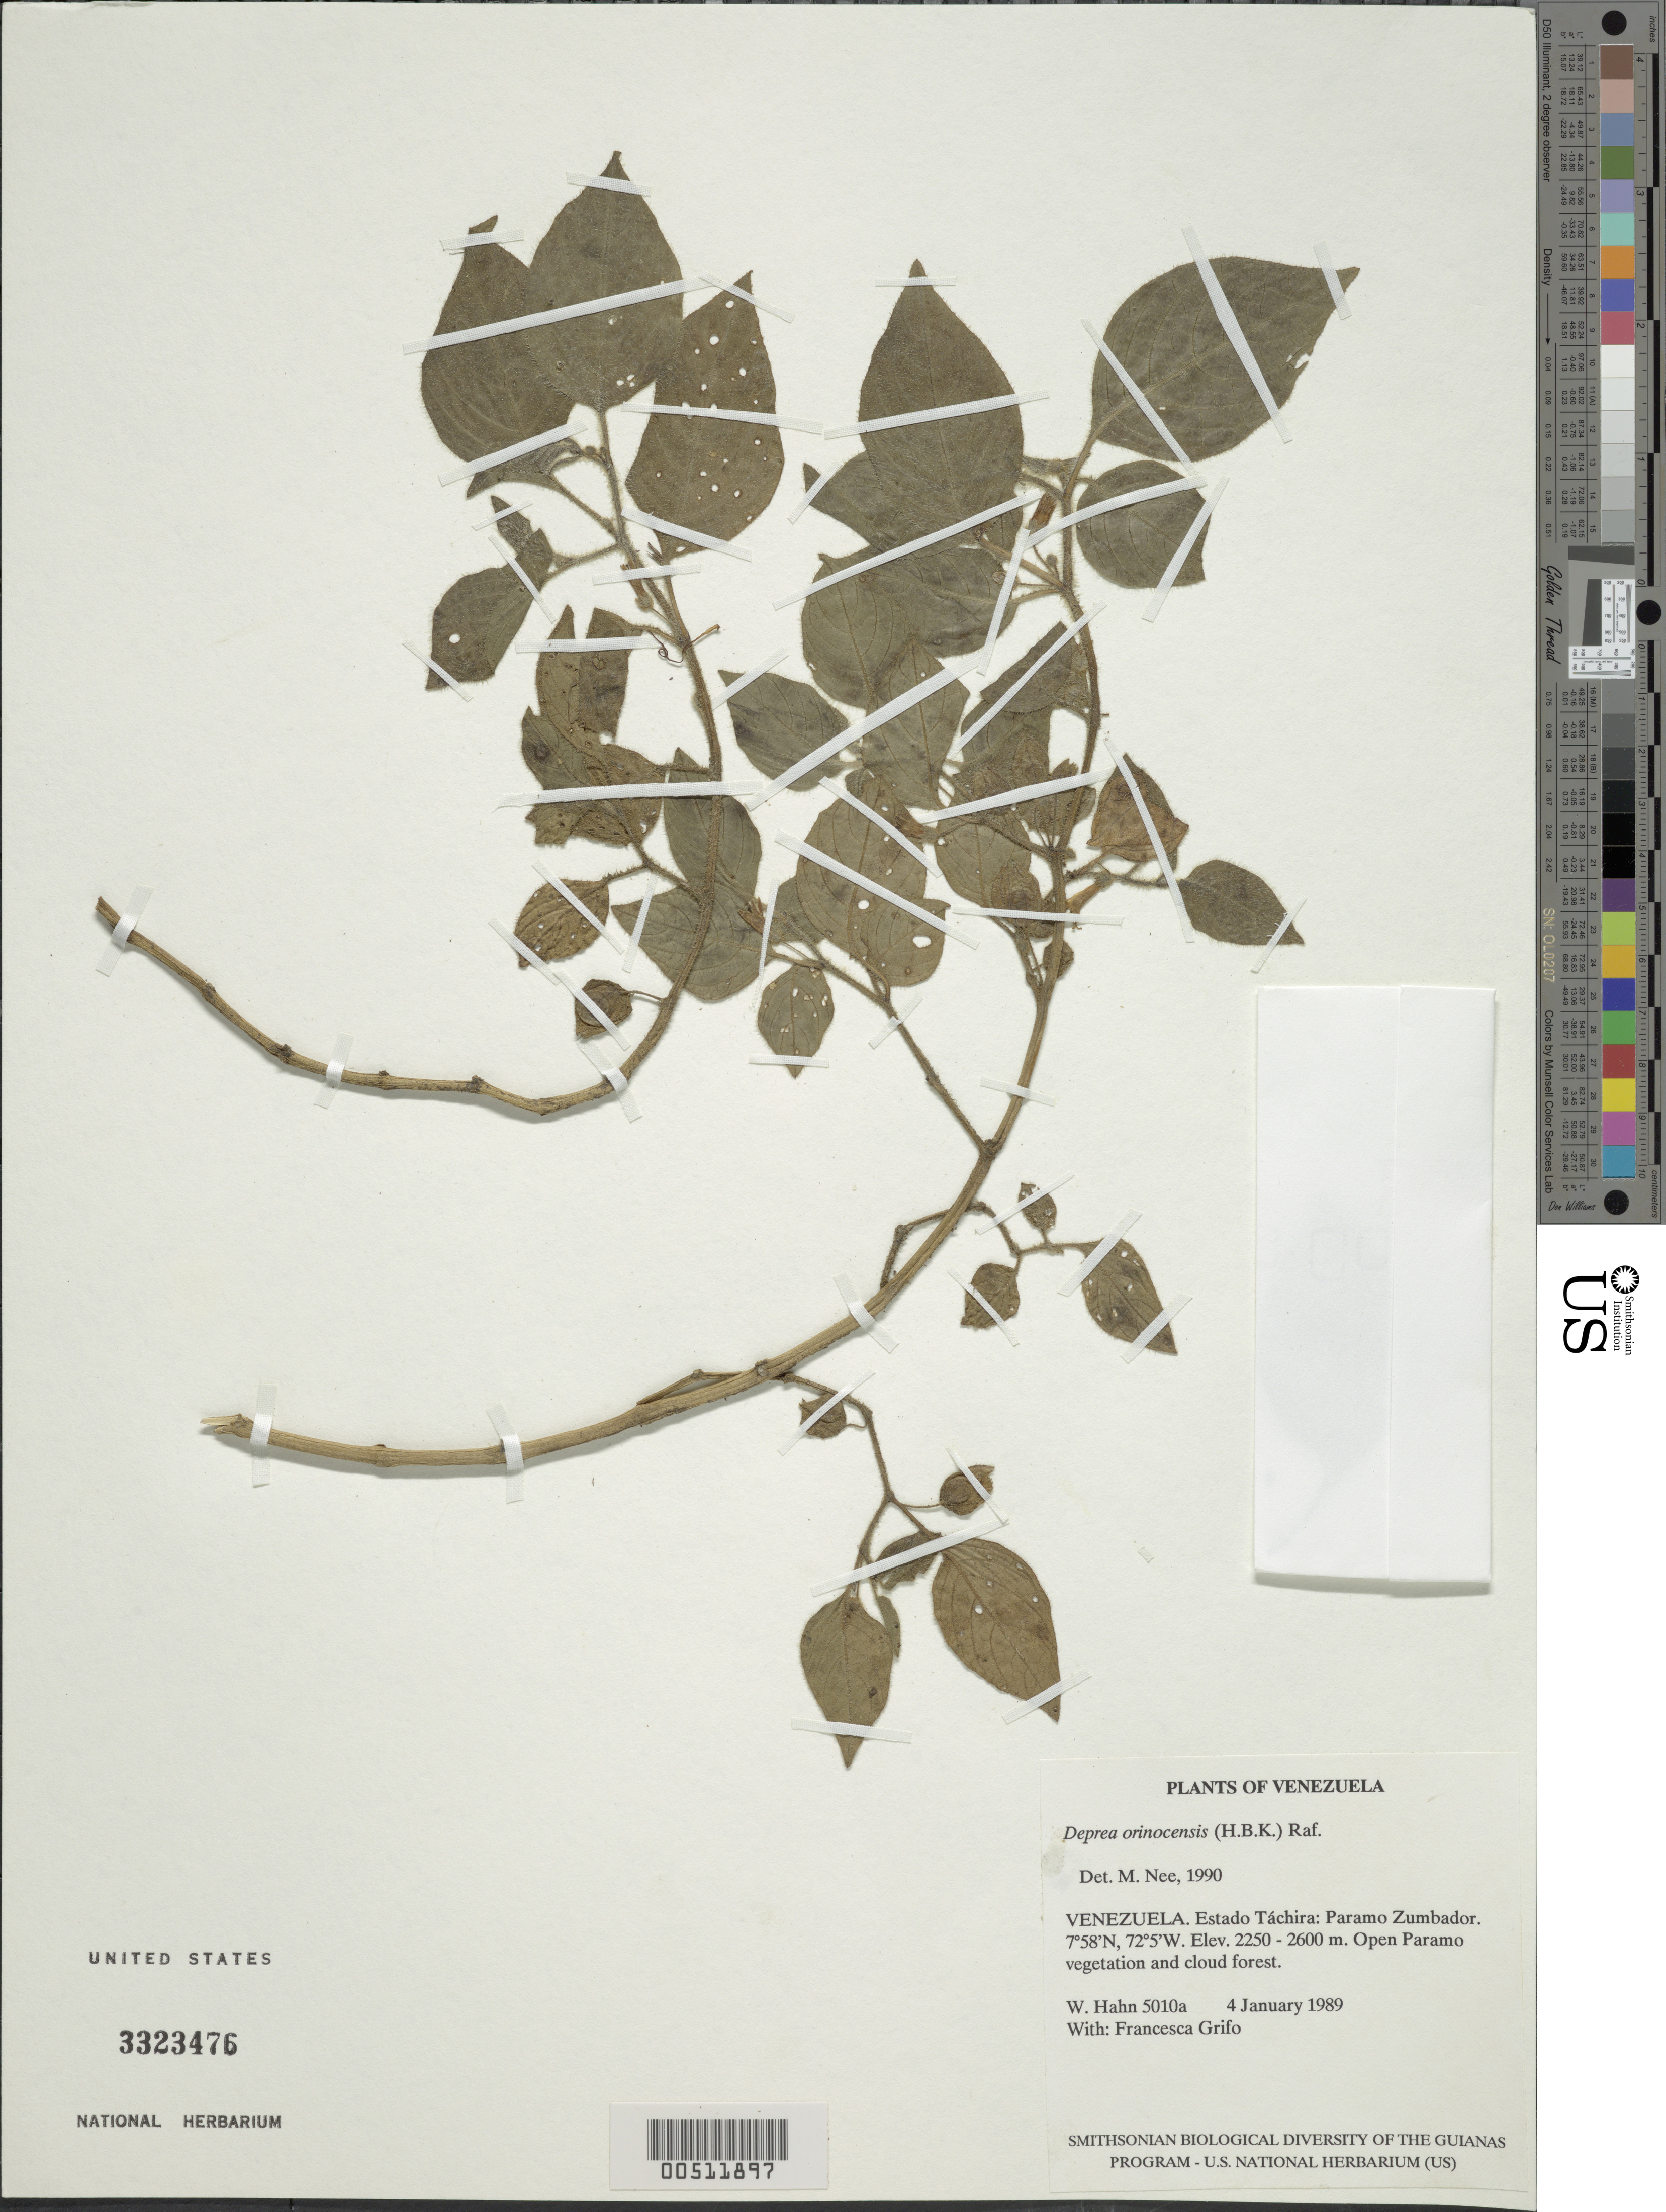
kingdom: Plantae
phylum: Tracheophyta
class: Magnoliopsida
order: Solanales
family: Solanaceae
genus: Deprea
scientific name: Deprea orinocensis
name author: (Kunth) Raf.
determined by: Nee, Michael H.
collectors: W. Hahn & F. Grifo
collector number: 5010 a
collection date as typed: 4 January 1989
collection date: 1989-01-04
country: Venezuela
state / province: Táchira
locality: Paramo Zumbador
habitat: Open Paramo vegetation and cloud forest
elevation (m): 2250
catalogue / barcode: US 3323476